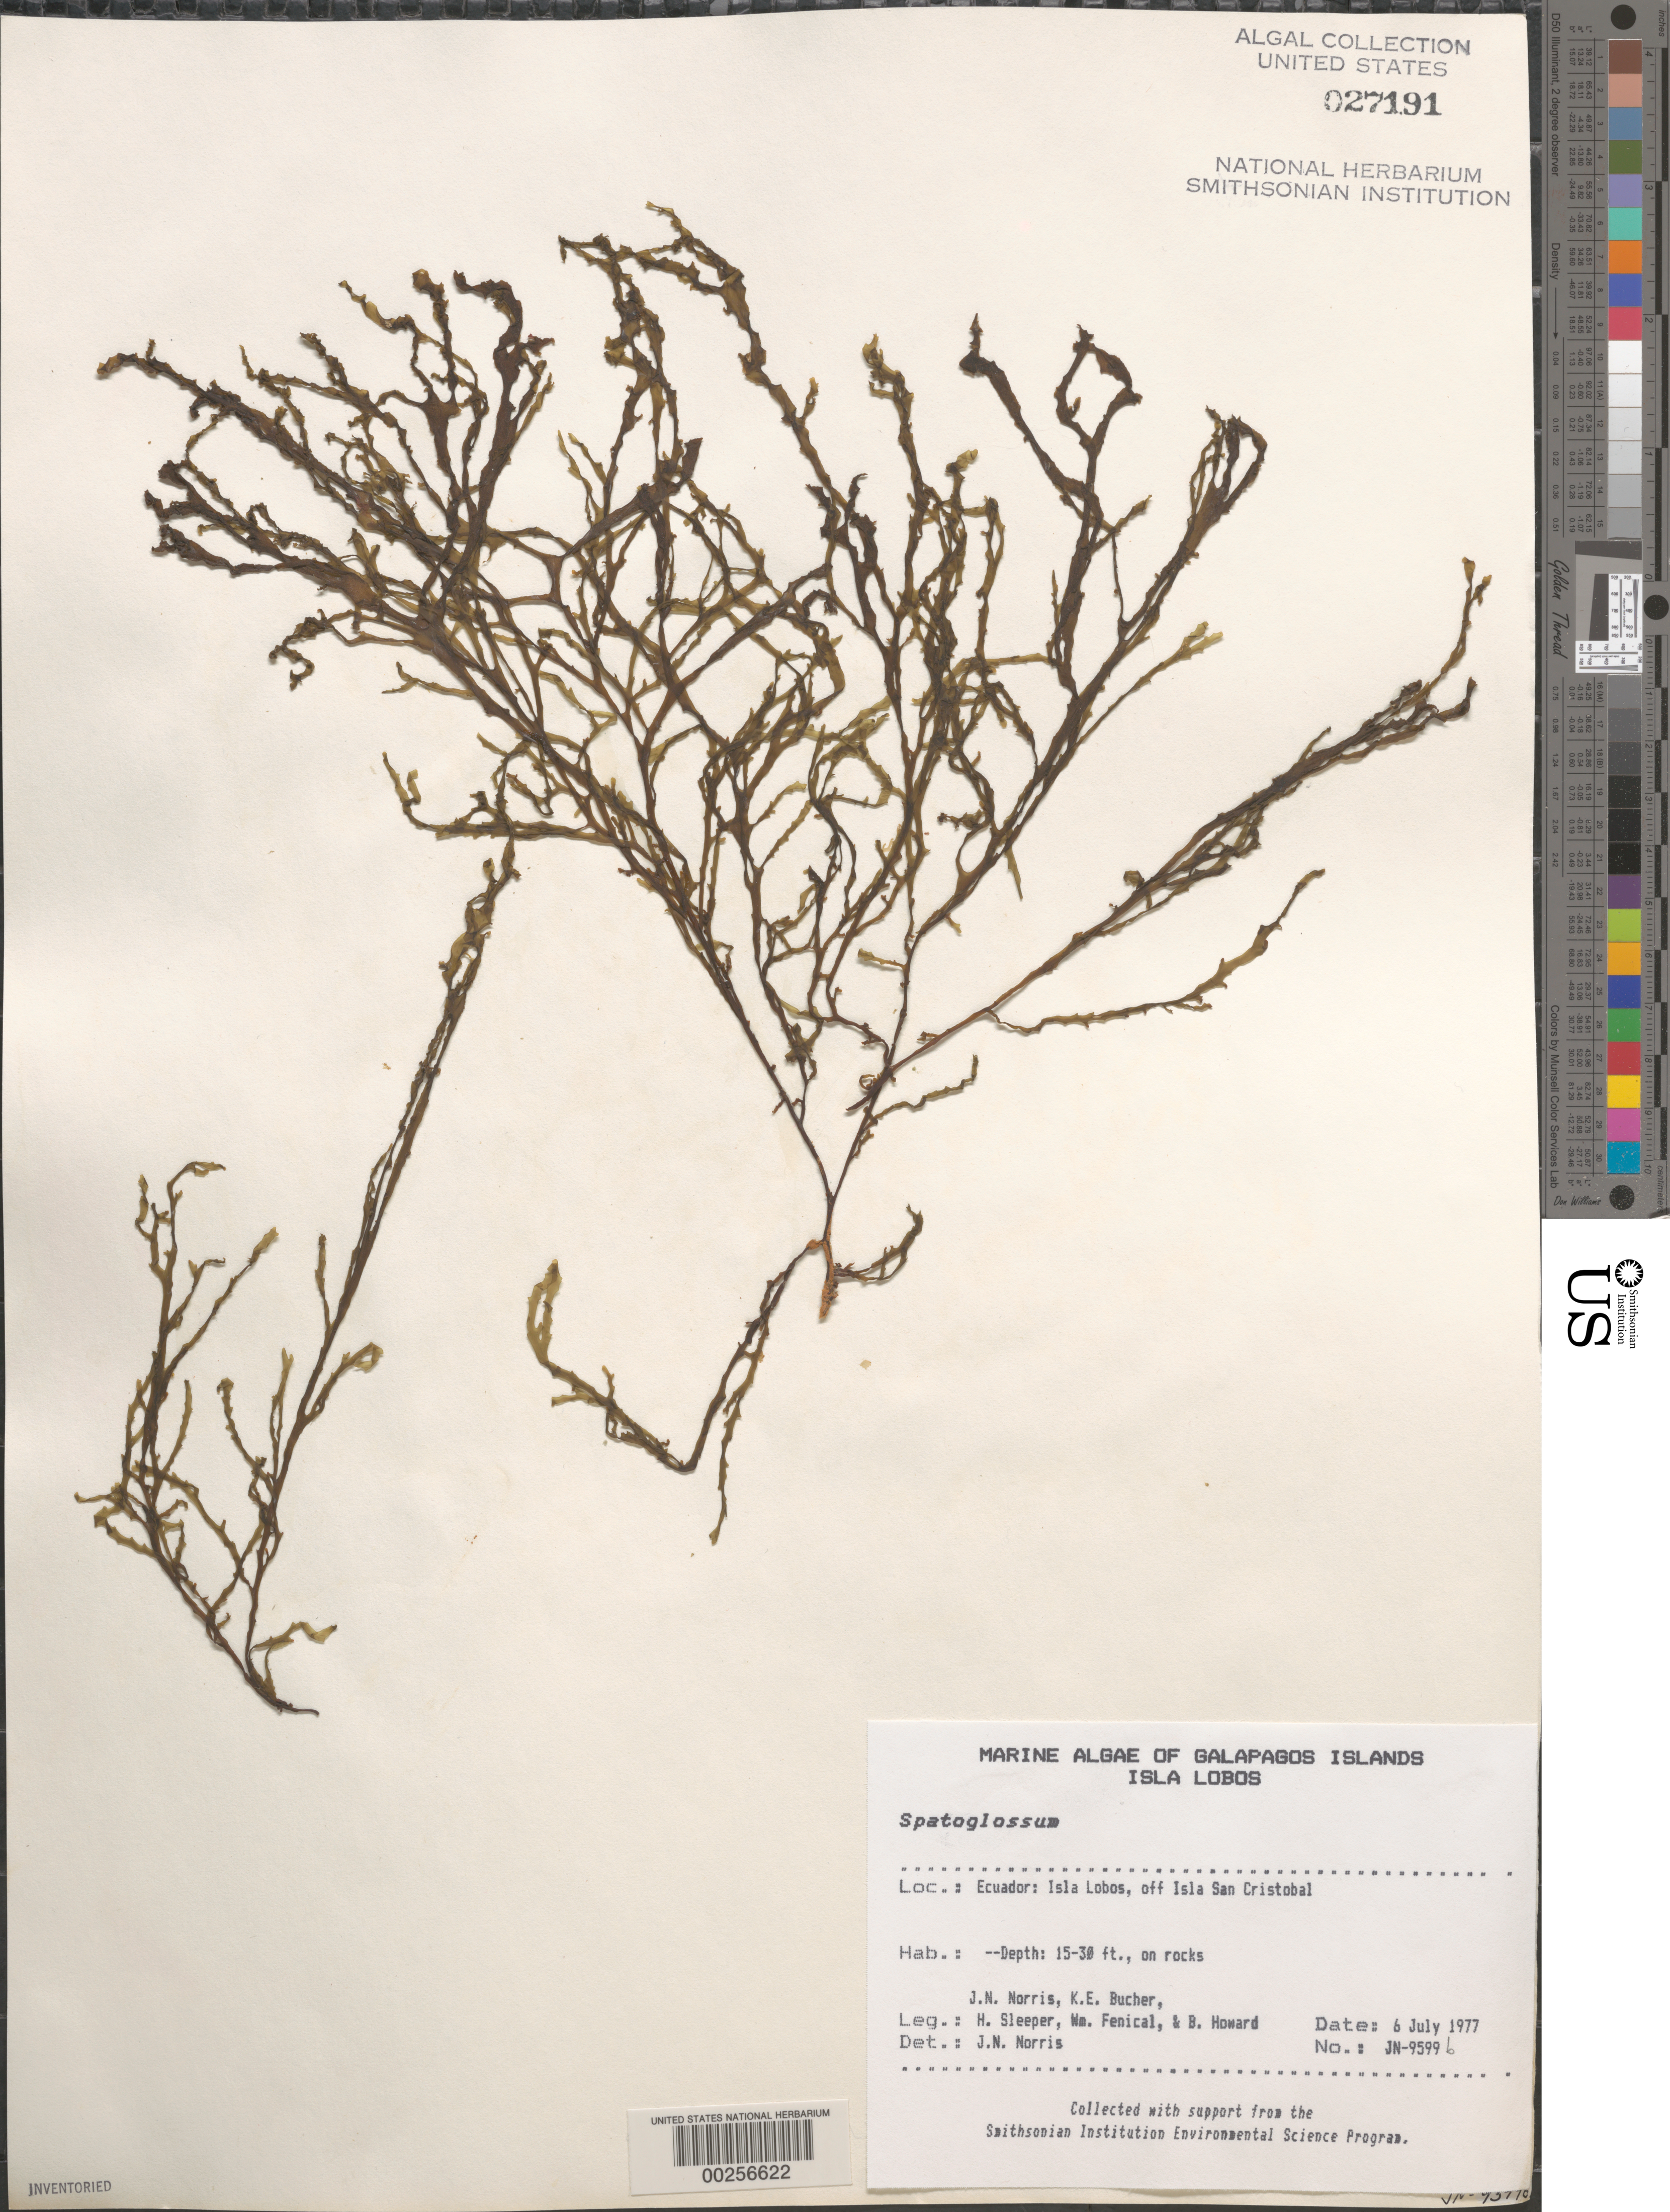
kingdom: Chromista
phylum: Ochrophyta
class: Phaeophyceae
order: Dictyotales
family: Dictyotaceae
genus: Spatoglossum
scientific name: Spatoglossum sp.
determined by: Norris, James N.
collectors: J. N. Norris, K. E. Bucher, H. Sleeper, W. Fenical & B. Howard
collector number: JN-9599b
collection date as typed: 06 Jul 1977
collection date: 1977-07-06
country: Ecuador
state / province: Colón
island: Lobos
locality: Off Isla San Cristóbal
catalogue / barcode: US 27191